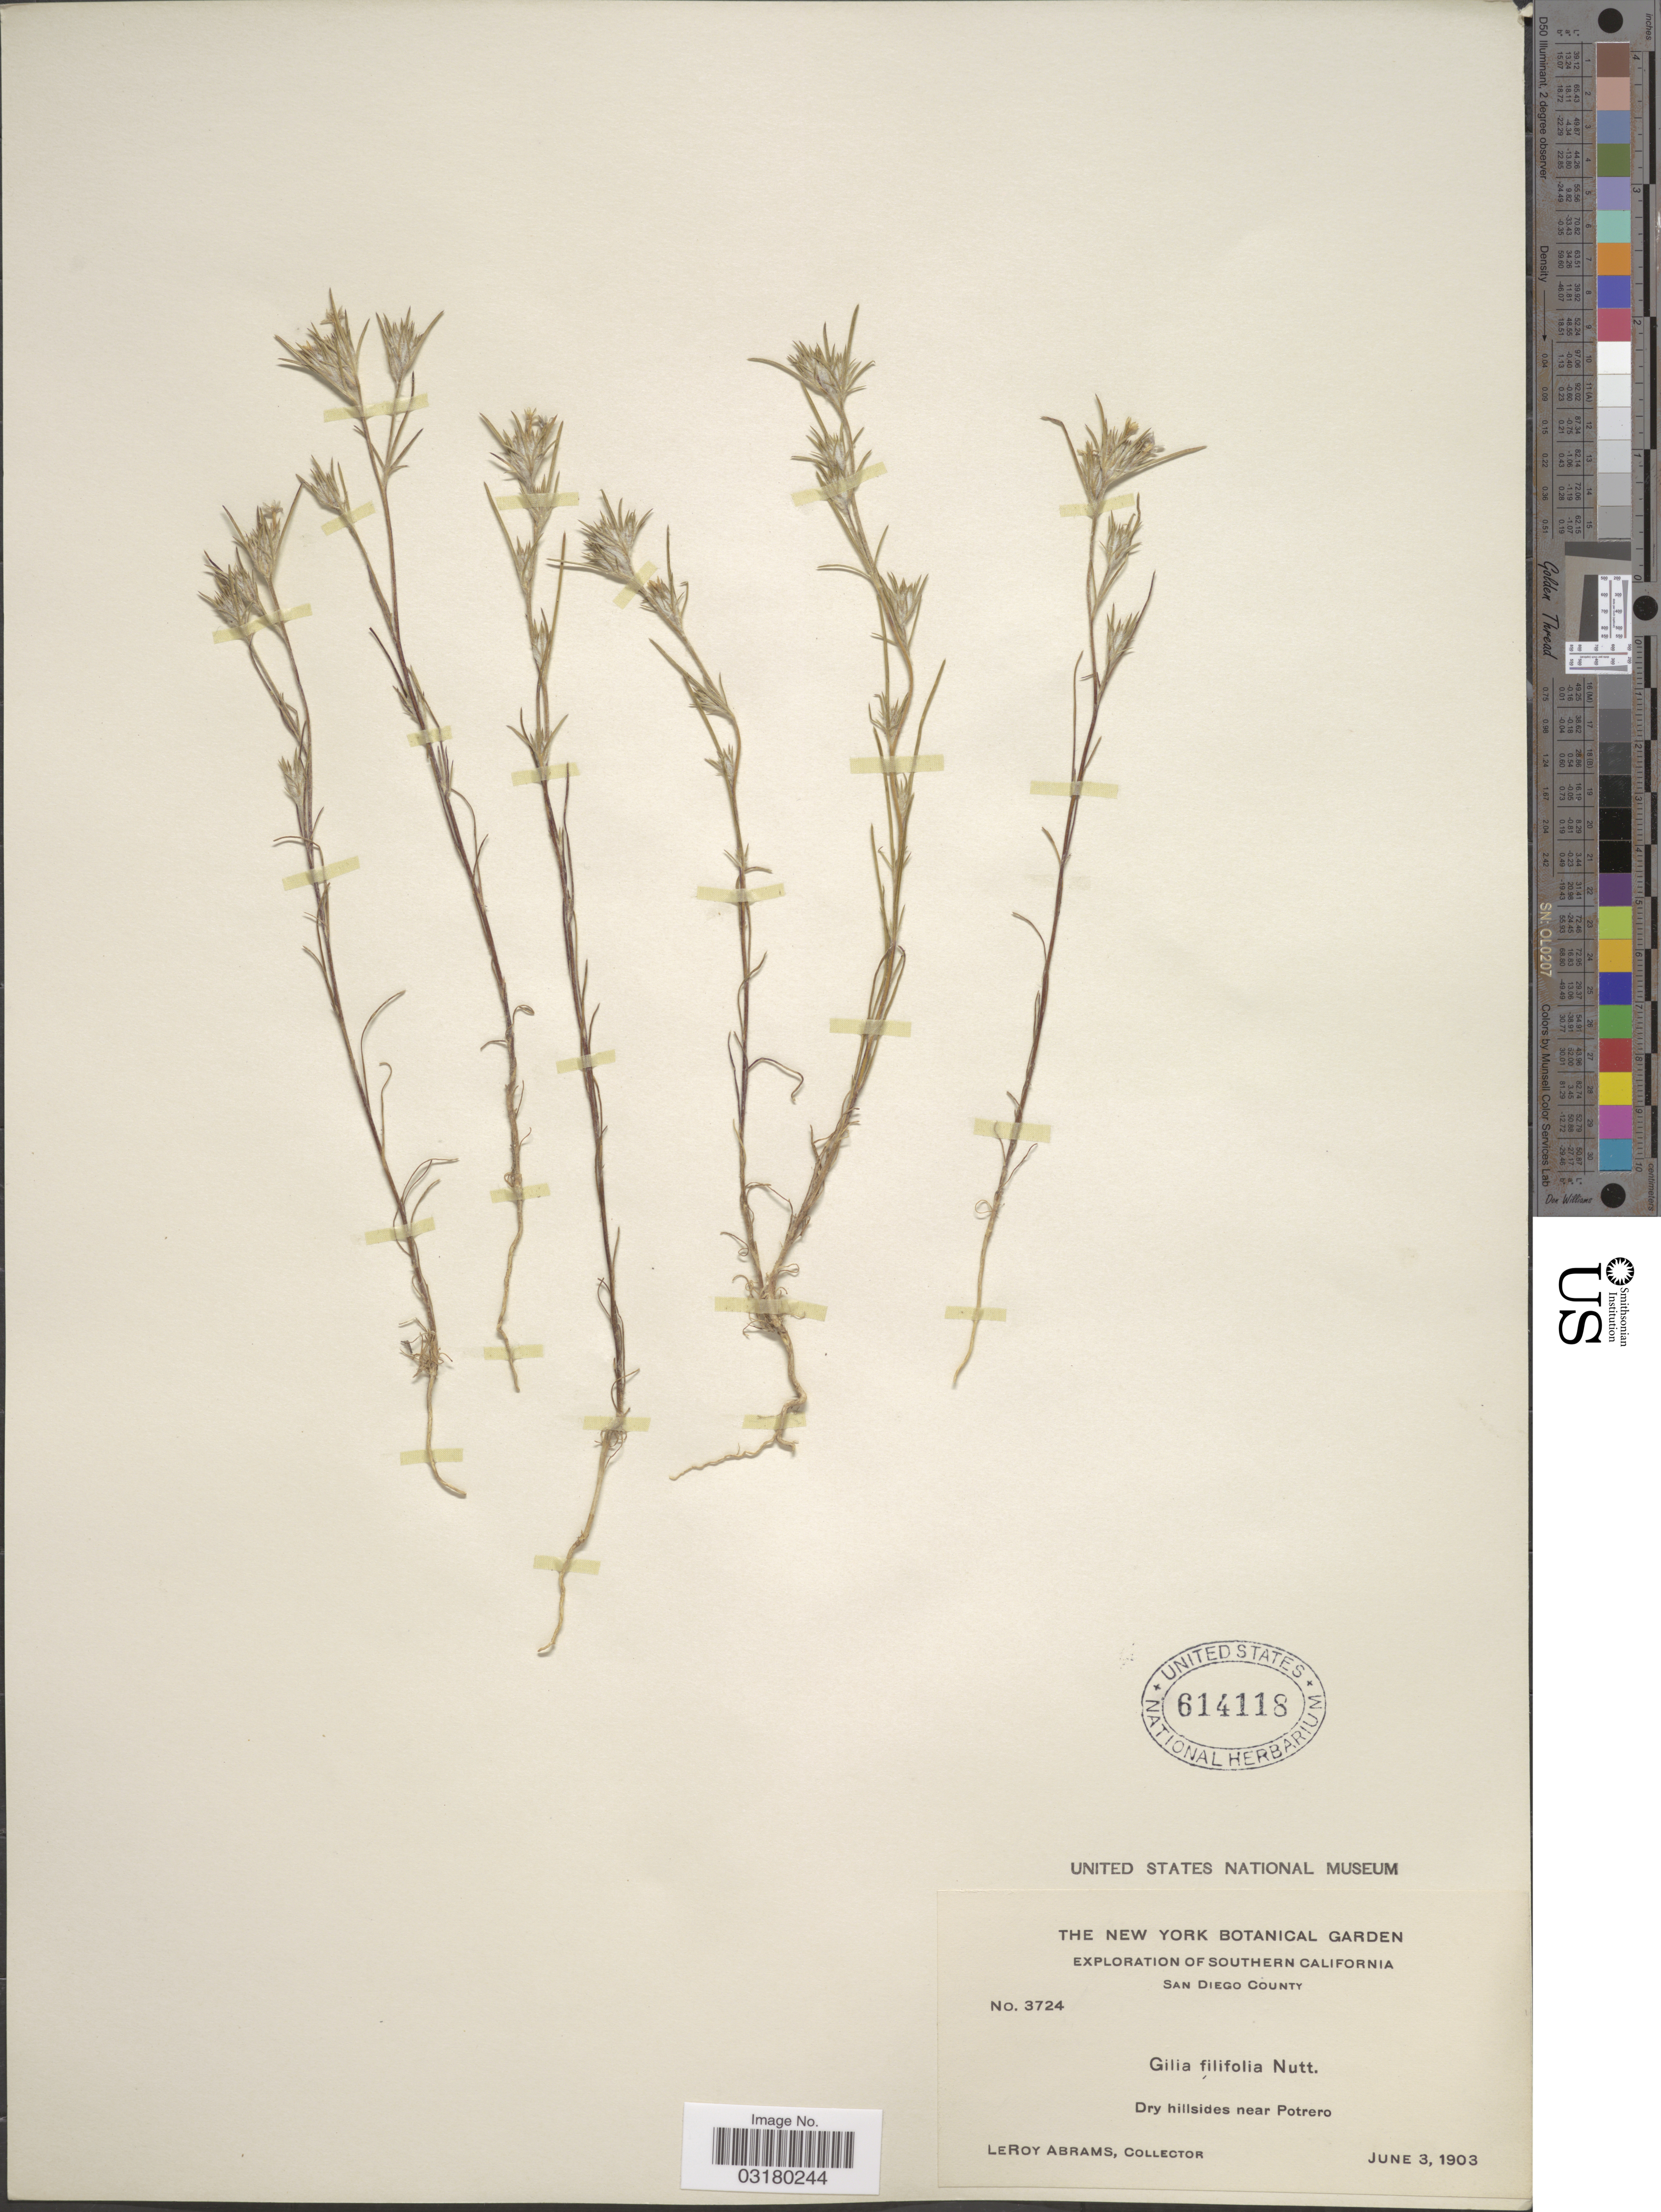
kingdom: Plantae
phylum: Tracheophyta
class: Magnoliopsida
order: Ericales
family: Polemoniaceae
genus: Eriastrum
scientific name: Eriastrum filifolium (Nutt.) Wooton & Standl.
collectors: L. Abrams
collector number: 3724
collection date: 1903-06-03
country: United States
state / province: California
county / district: San Diego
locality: Southern California. San Diego County. Near Potrero.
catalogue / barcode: US 614118